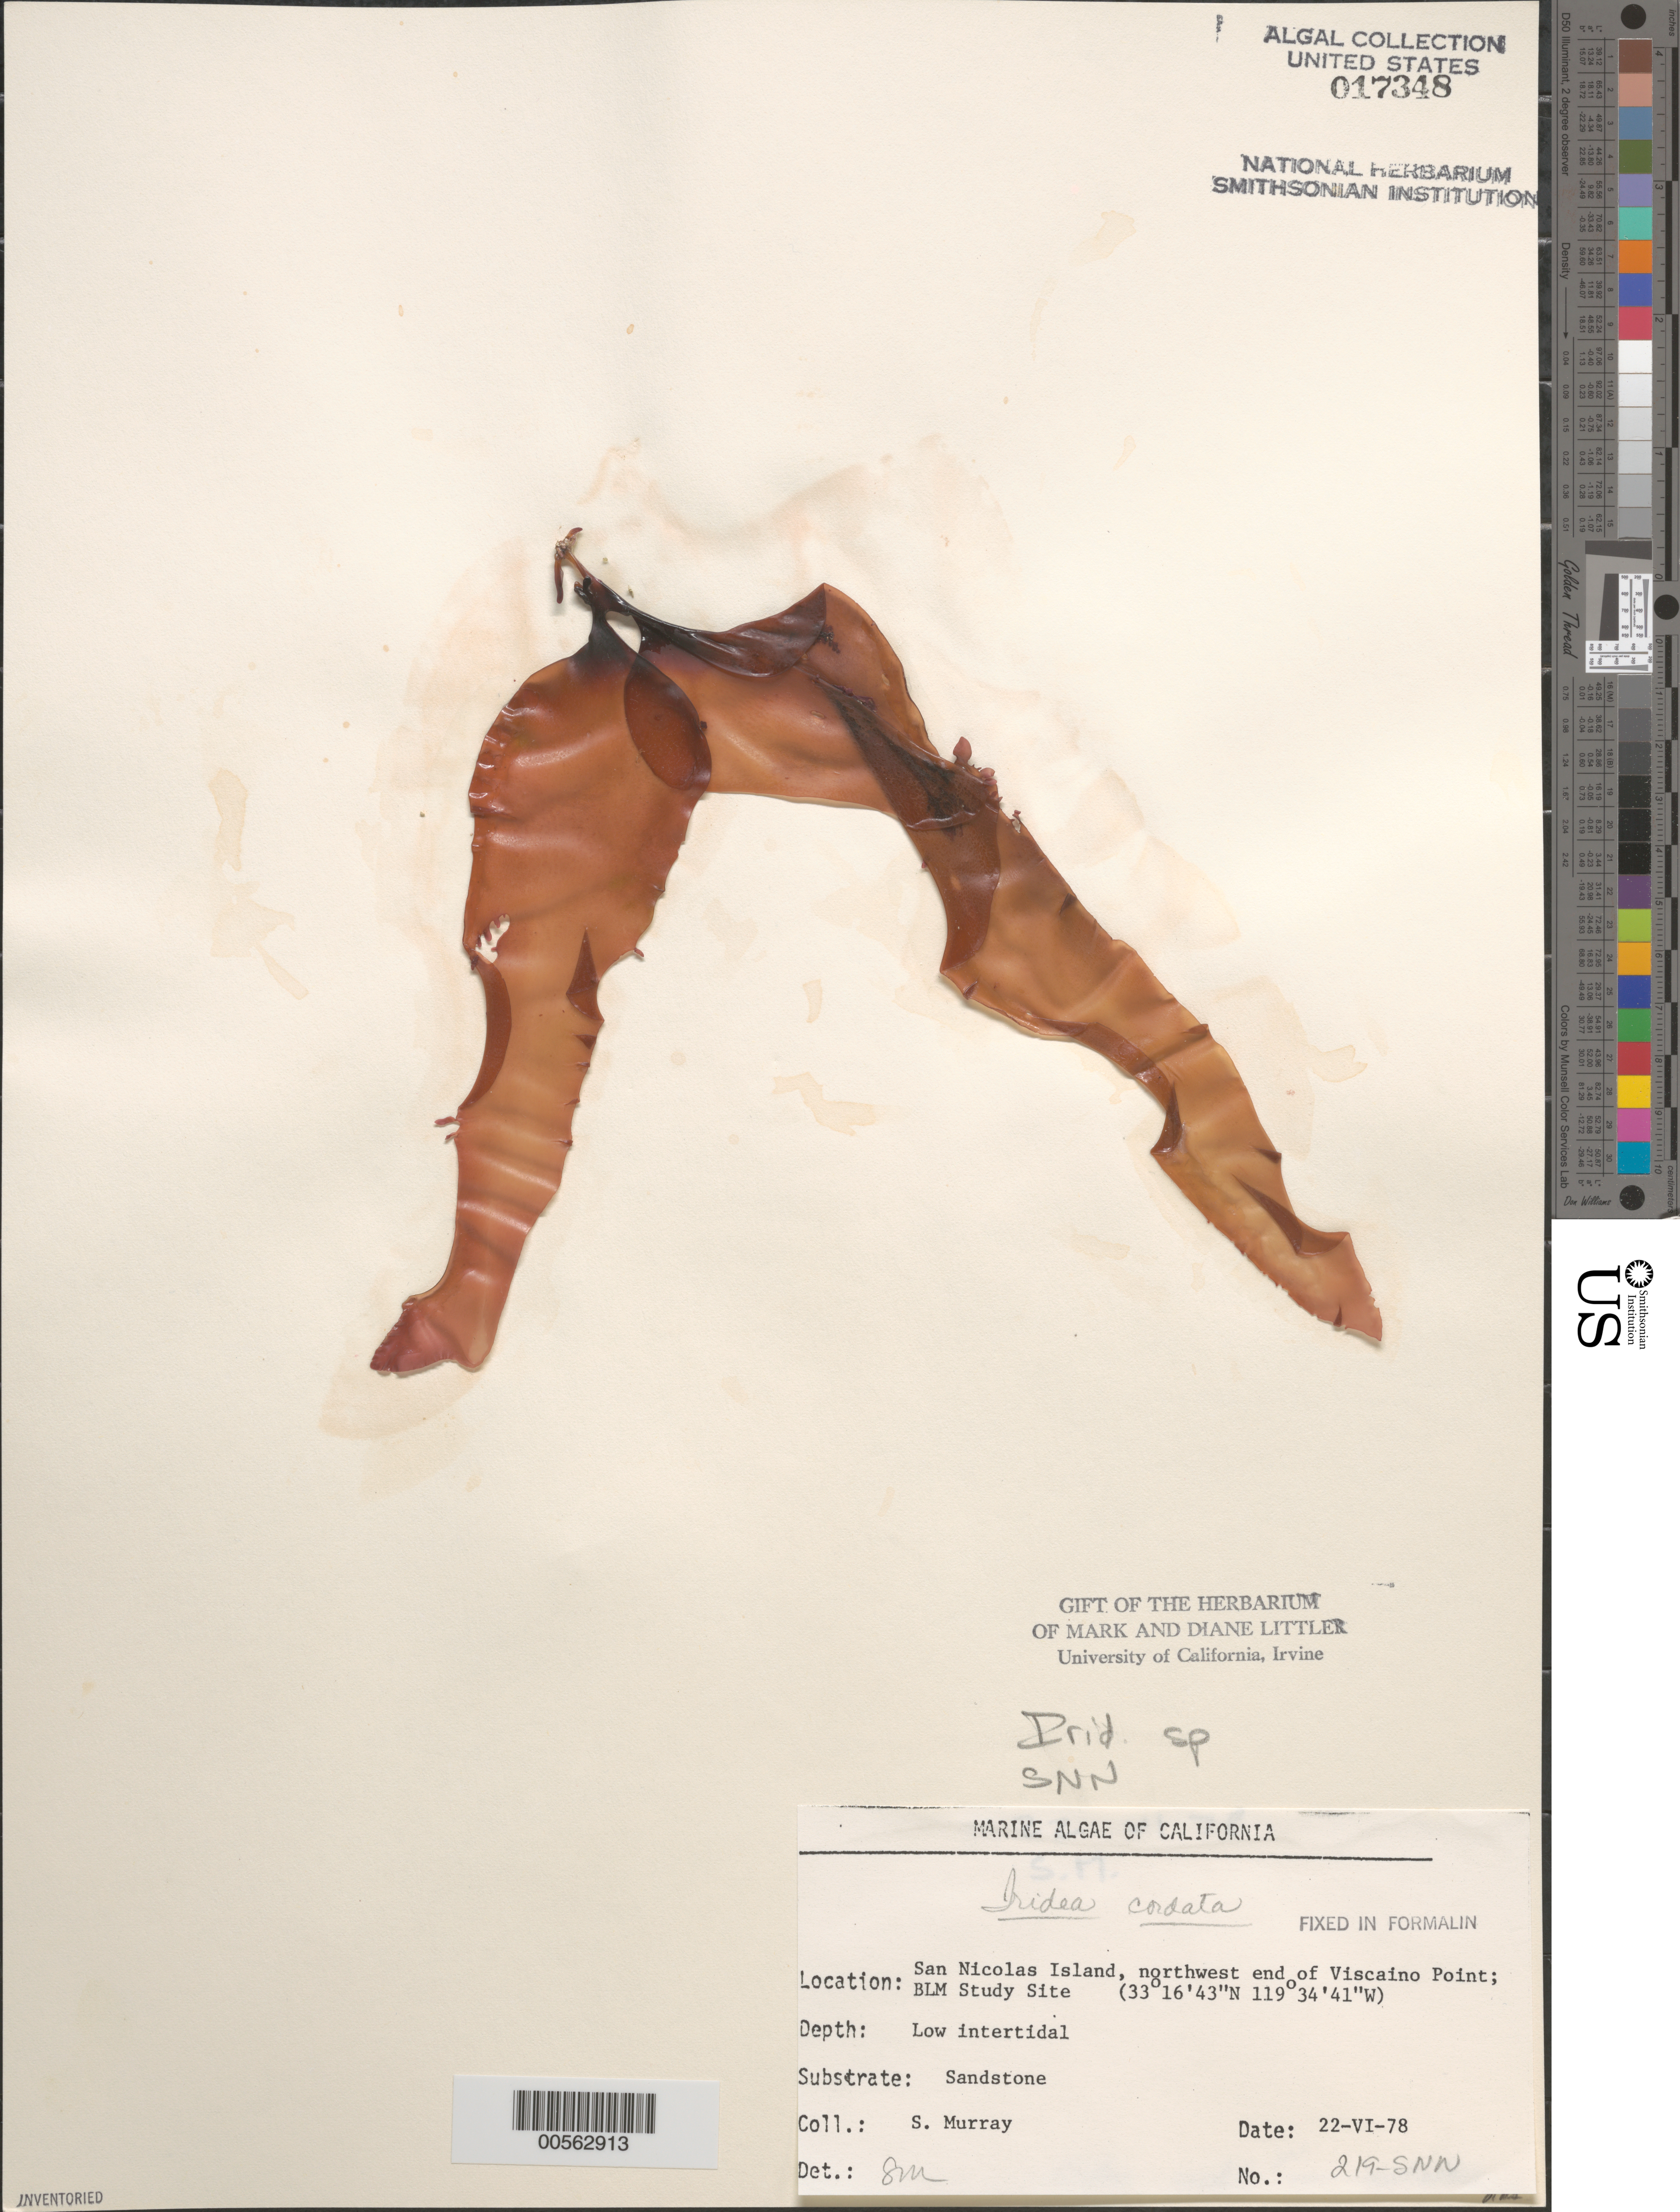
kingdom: Plantae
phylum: Rhodophyta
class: Florideophyceae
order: Gigartinales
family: Gigartinaceae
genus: Iridaea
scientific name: Iridaea cordata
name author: (Turner) Bory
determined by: Murray, S. N.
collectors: S. N. Murray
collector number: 219-snn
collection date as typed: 22 Jun 1978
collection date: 1978-06-22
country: United States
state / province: California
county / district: Ventura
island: San Nicolas Island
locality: Viscaino Point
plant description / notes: BLM-SOCALBIGHT Rocky Intertidal Survey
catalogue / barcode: US 17348